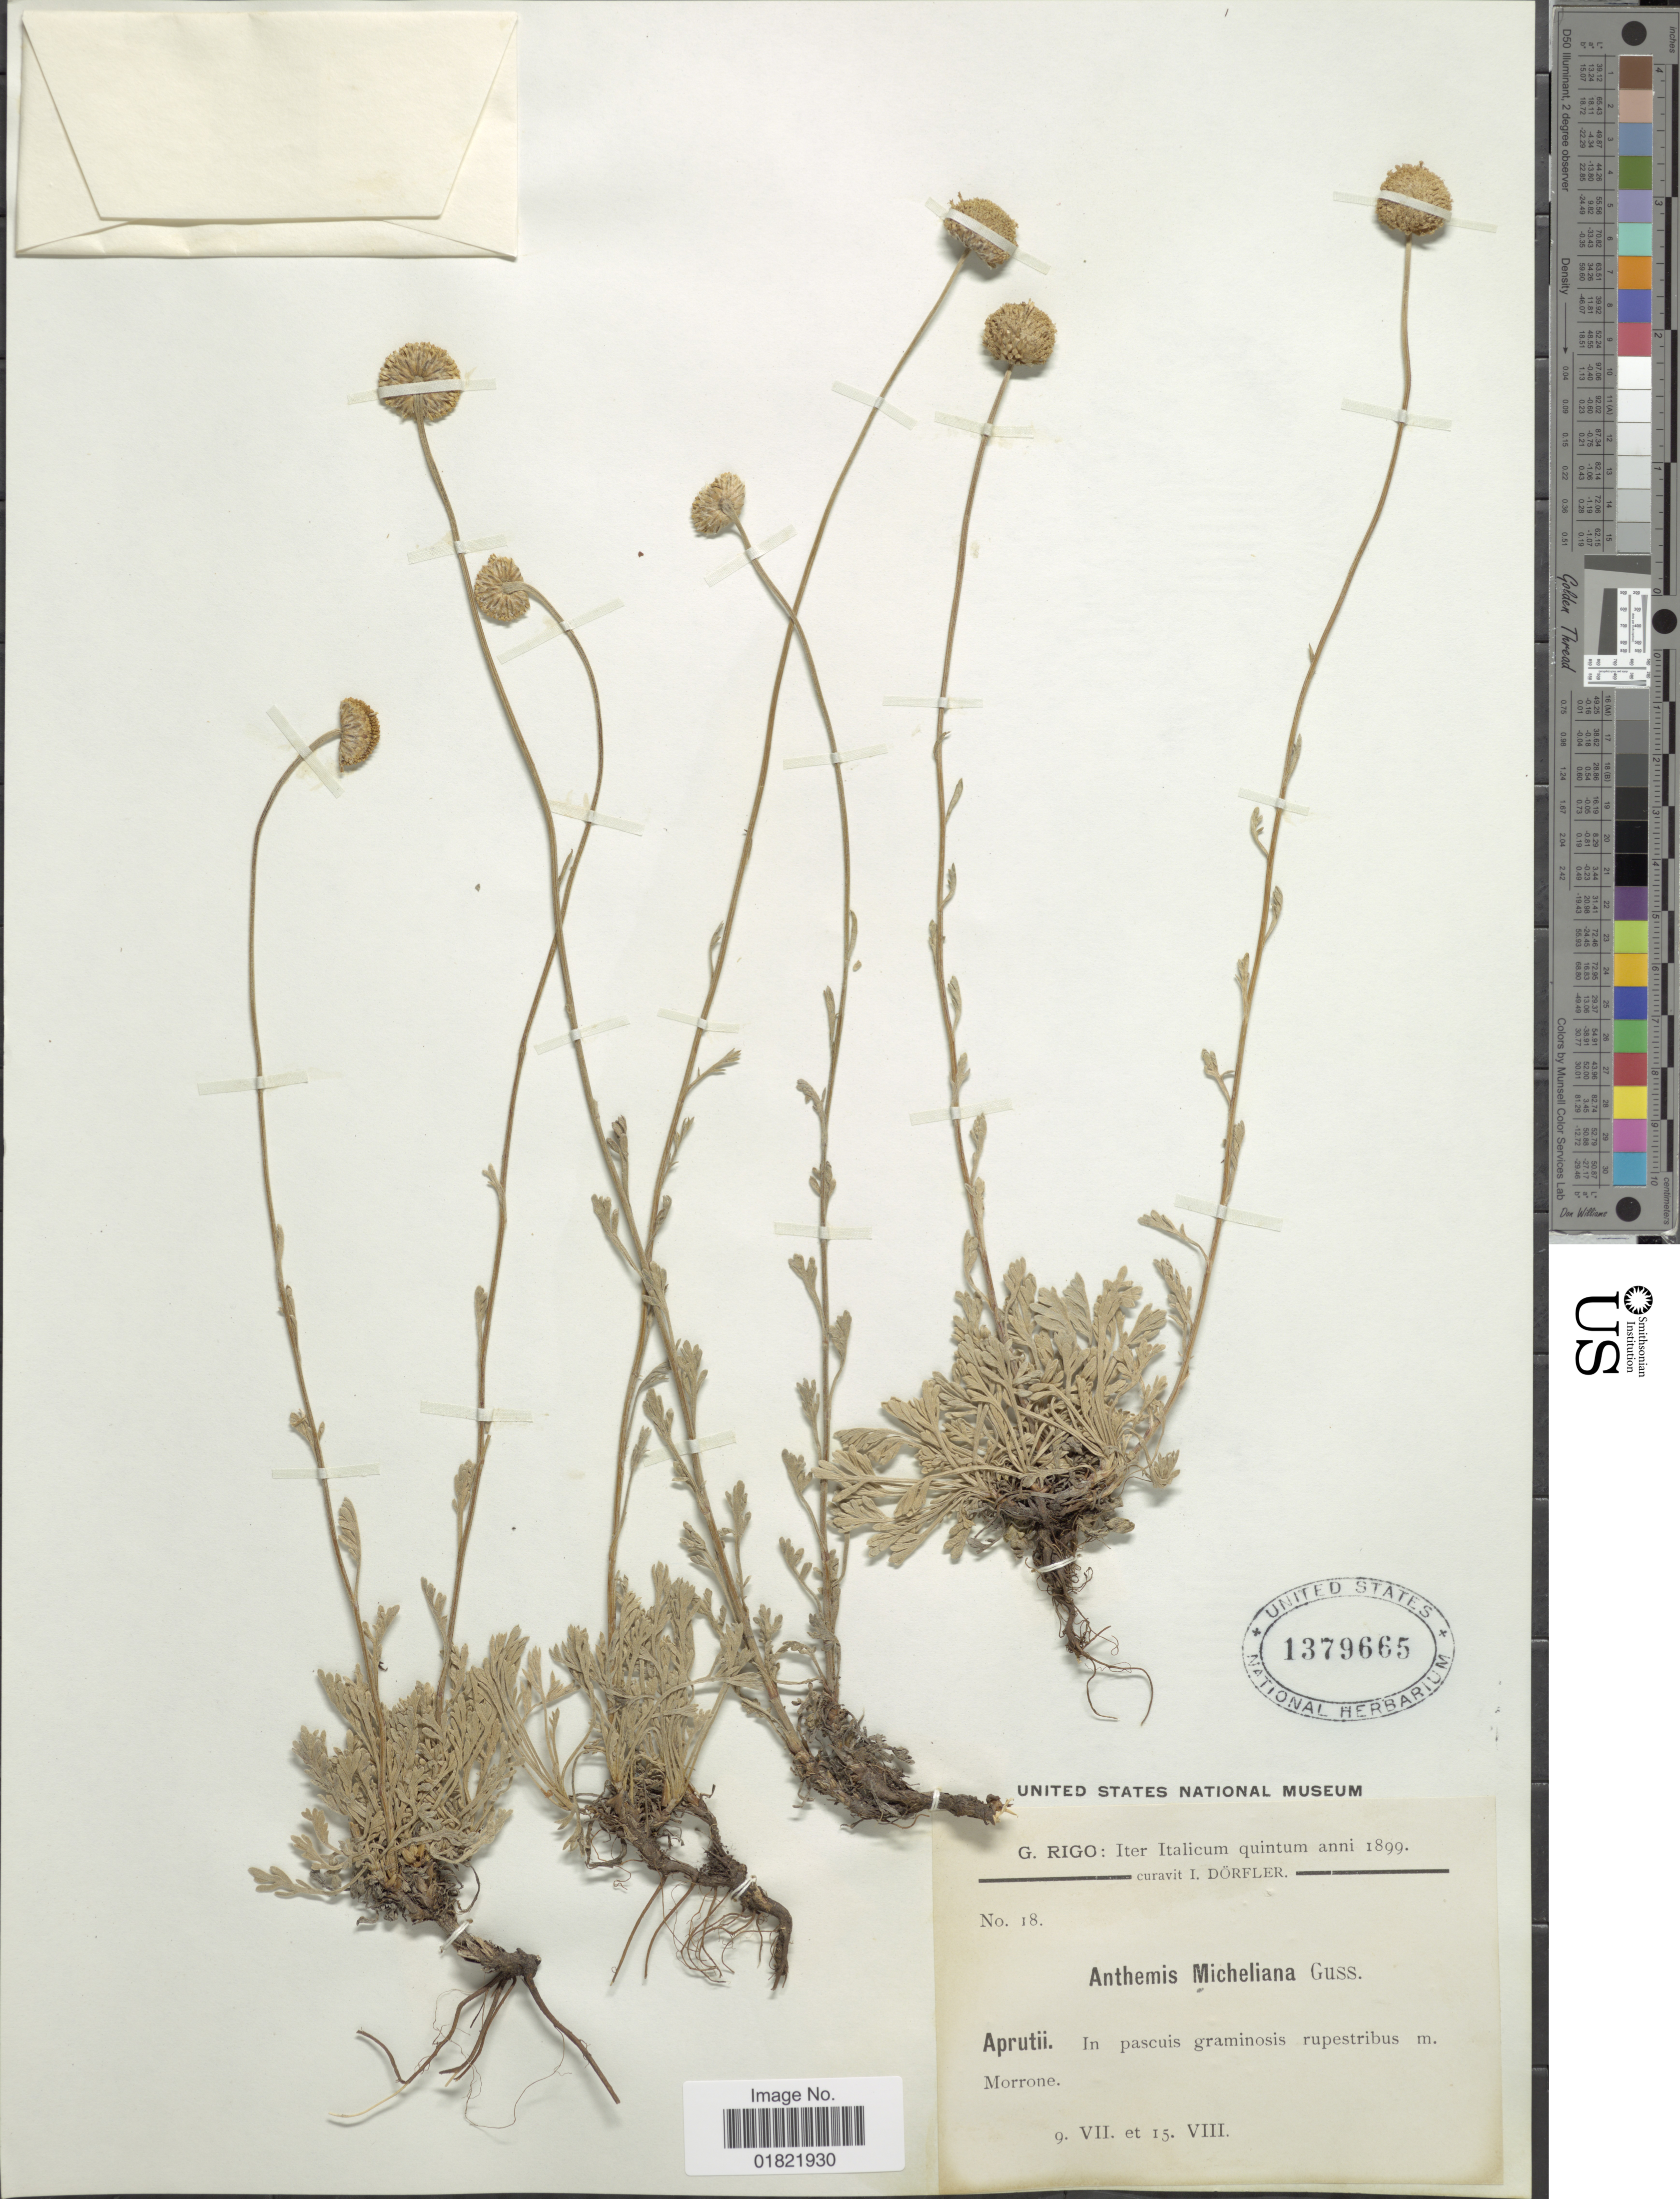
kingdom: Plantae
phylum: Tracheophyta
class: Magnoliopsida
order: Asterales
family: Asteraceae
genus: Anthemis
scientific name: Anthemis micheliana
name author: Gussone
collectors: G. Rigo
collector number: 18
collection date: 1899-07-09/1899-08-15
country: Italy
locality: Italicum, Aprutii. in pascuis graminosis rupestribus m. Morrone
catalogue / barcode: US 1379665